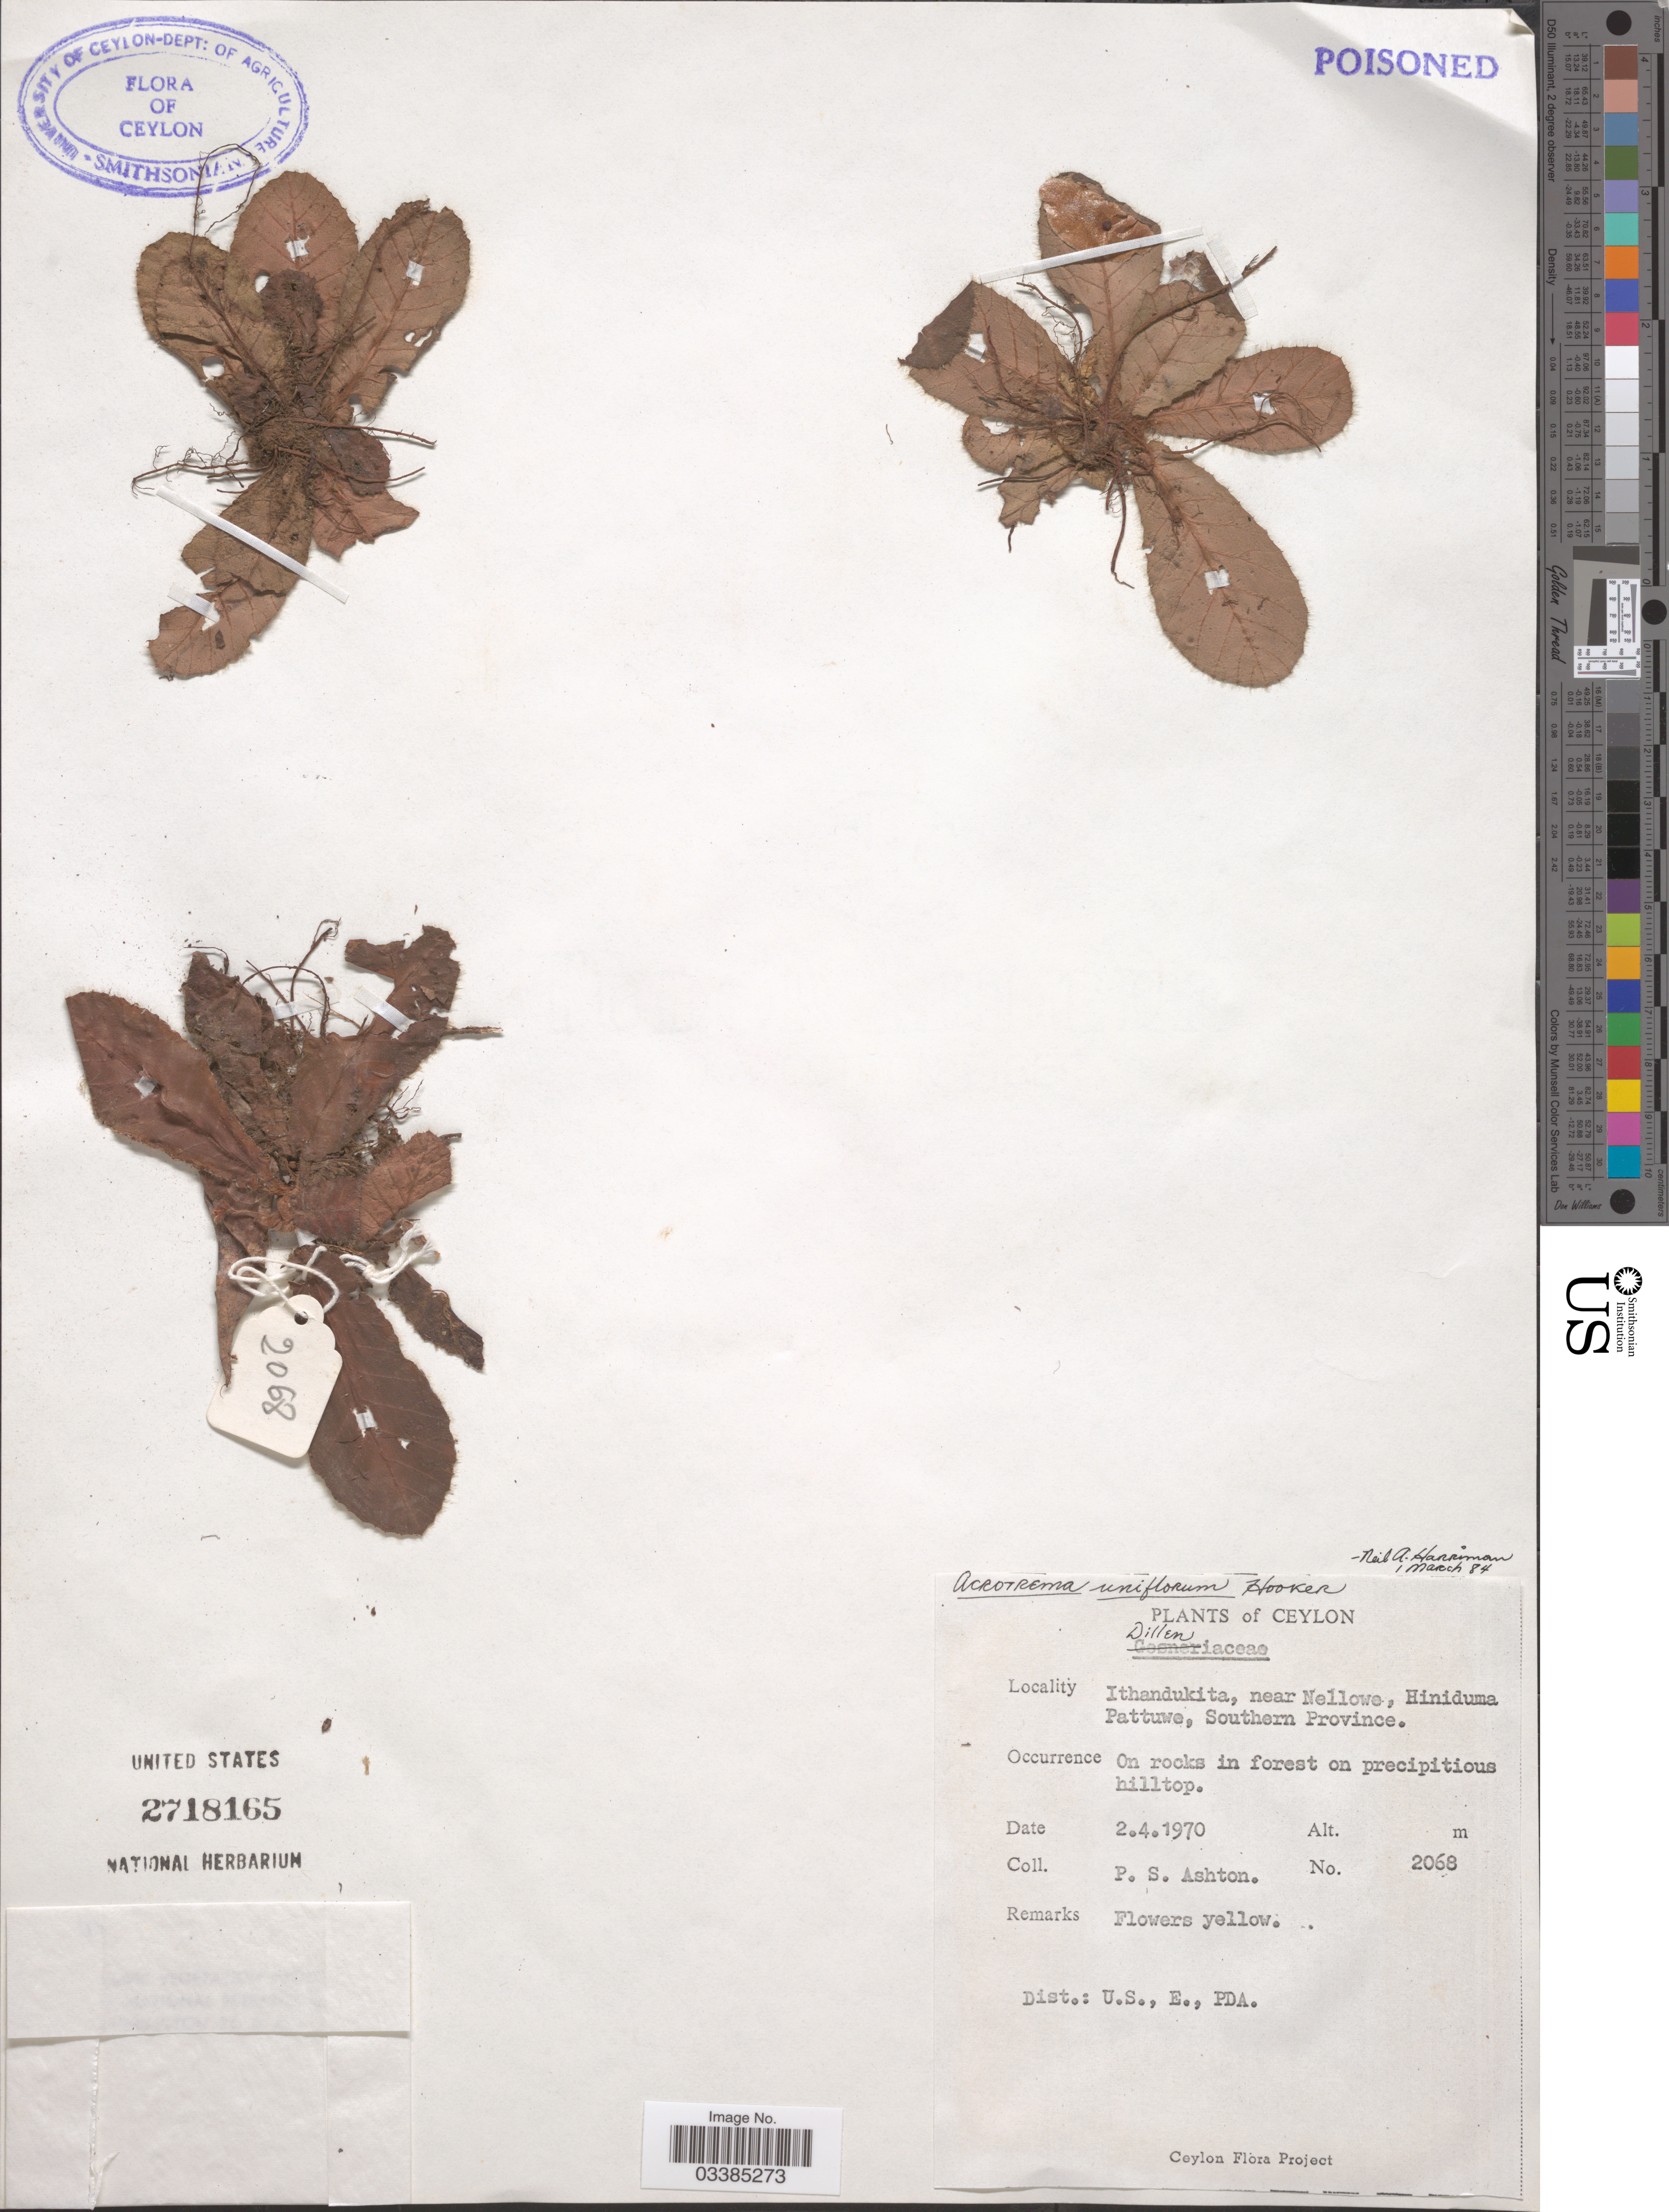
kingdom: Plantae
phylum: Tracheophyta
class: Magnoliopsida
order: Dilleniales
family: Dilleniaceae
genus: Acrotrema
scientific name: Acrotrema uniflorum var. uniflorum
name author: Hook.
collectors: P. S. Ashton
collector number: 2068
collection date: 1970-04-02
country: Sri Lanka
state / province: Southern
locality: Ceylon. Ithandukita, near Nellowe, Hiniduma Pattuwe.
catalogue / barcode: US 2718165